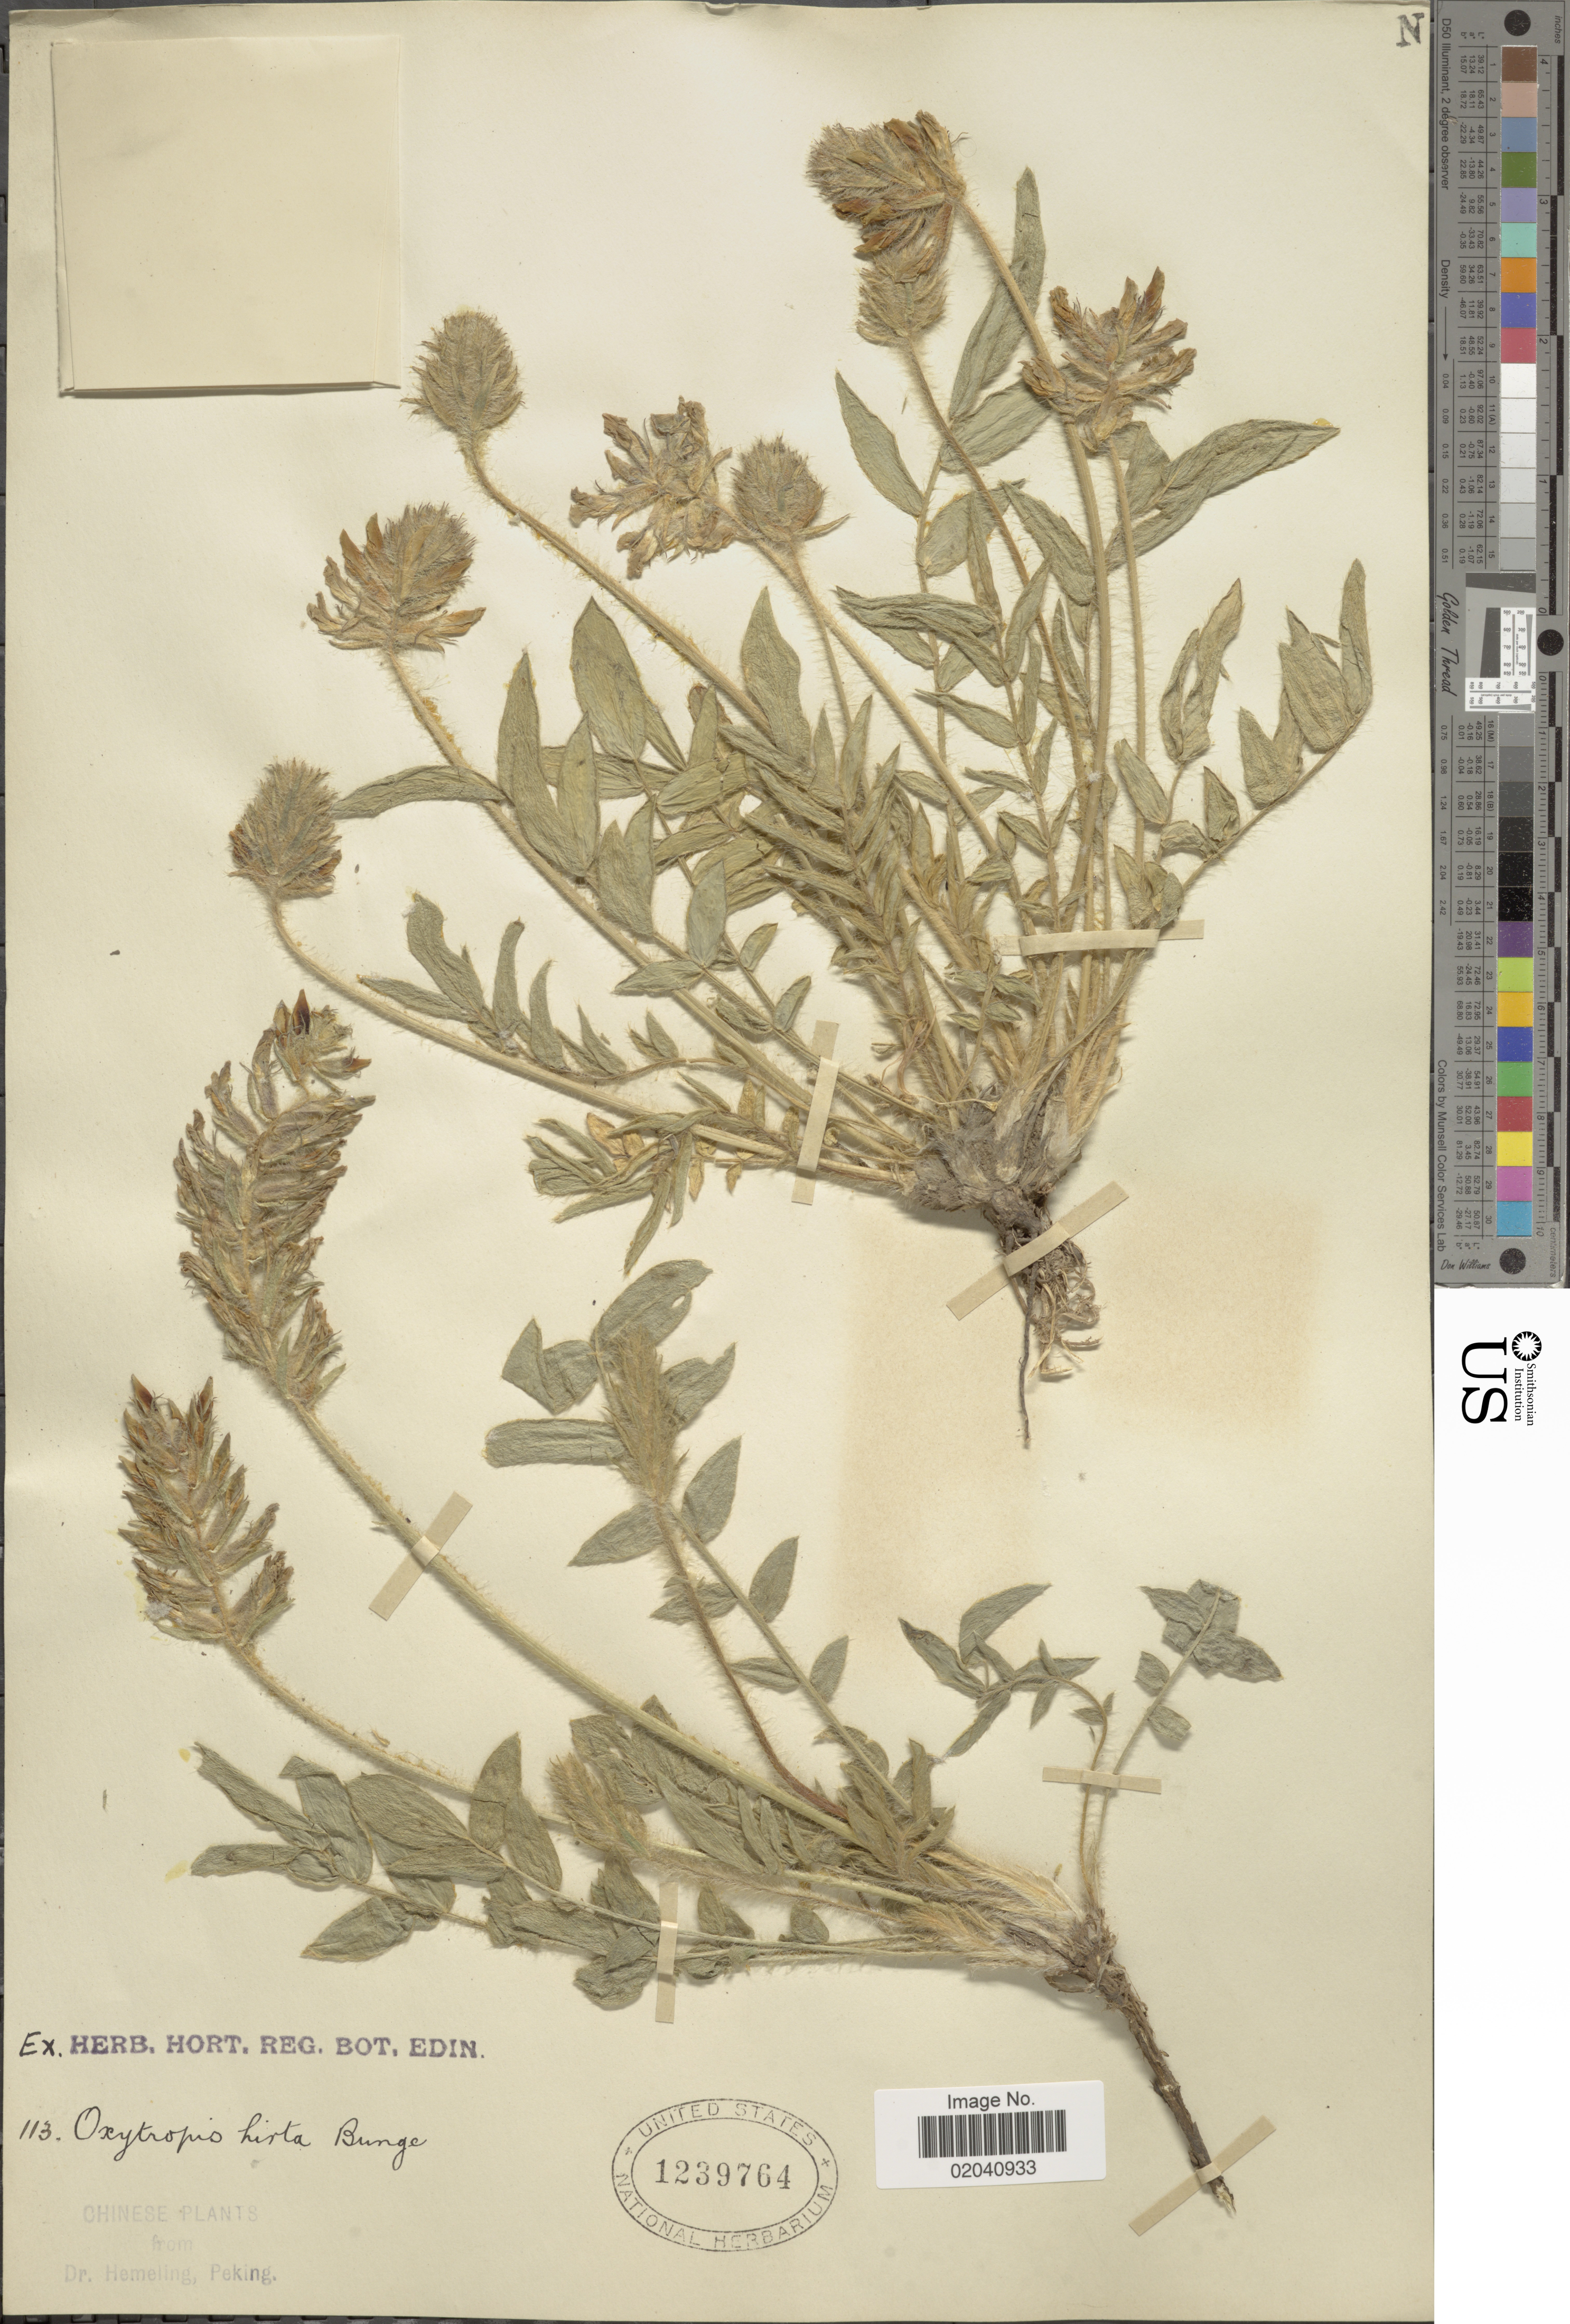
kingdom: Plantae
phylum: Tracheophyta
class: Magnoliopsida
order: Fabales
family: Fabaceae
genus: Oxytropis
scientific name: Oxytropis hirta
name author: Bunge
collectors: -. Hemeling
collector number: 113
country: China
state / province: Beijing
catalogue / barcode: US 1239764